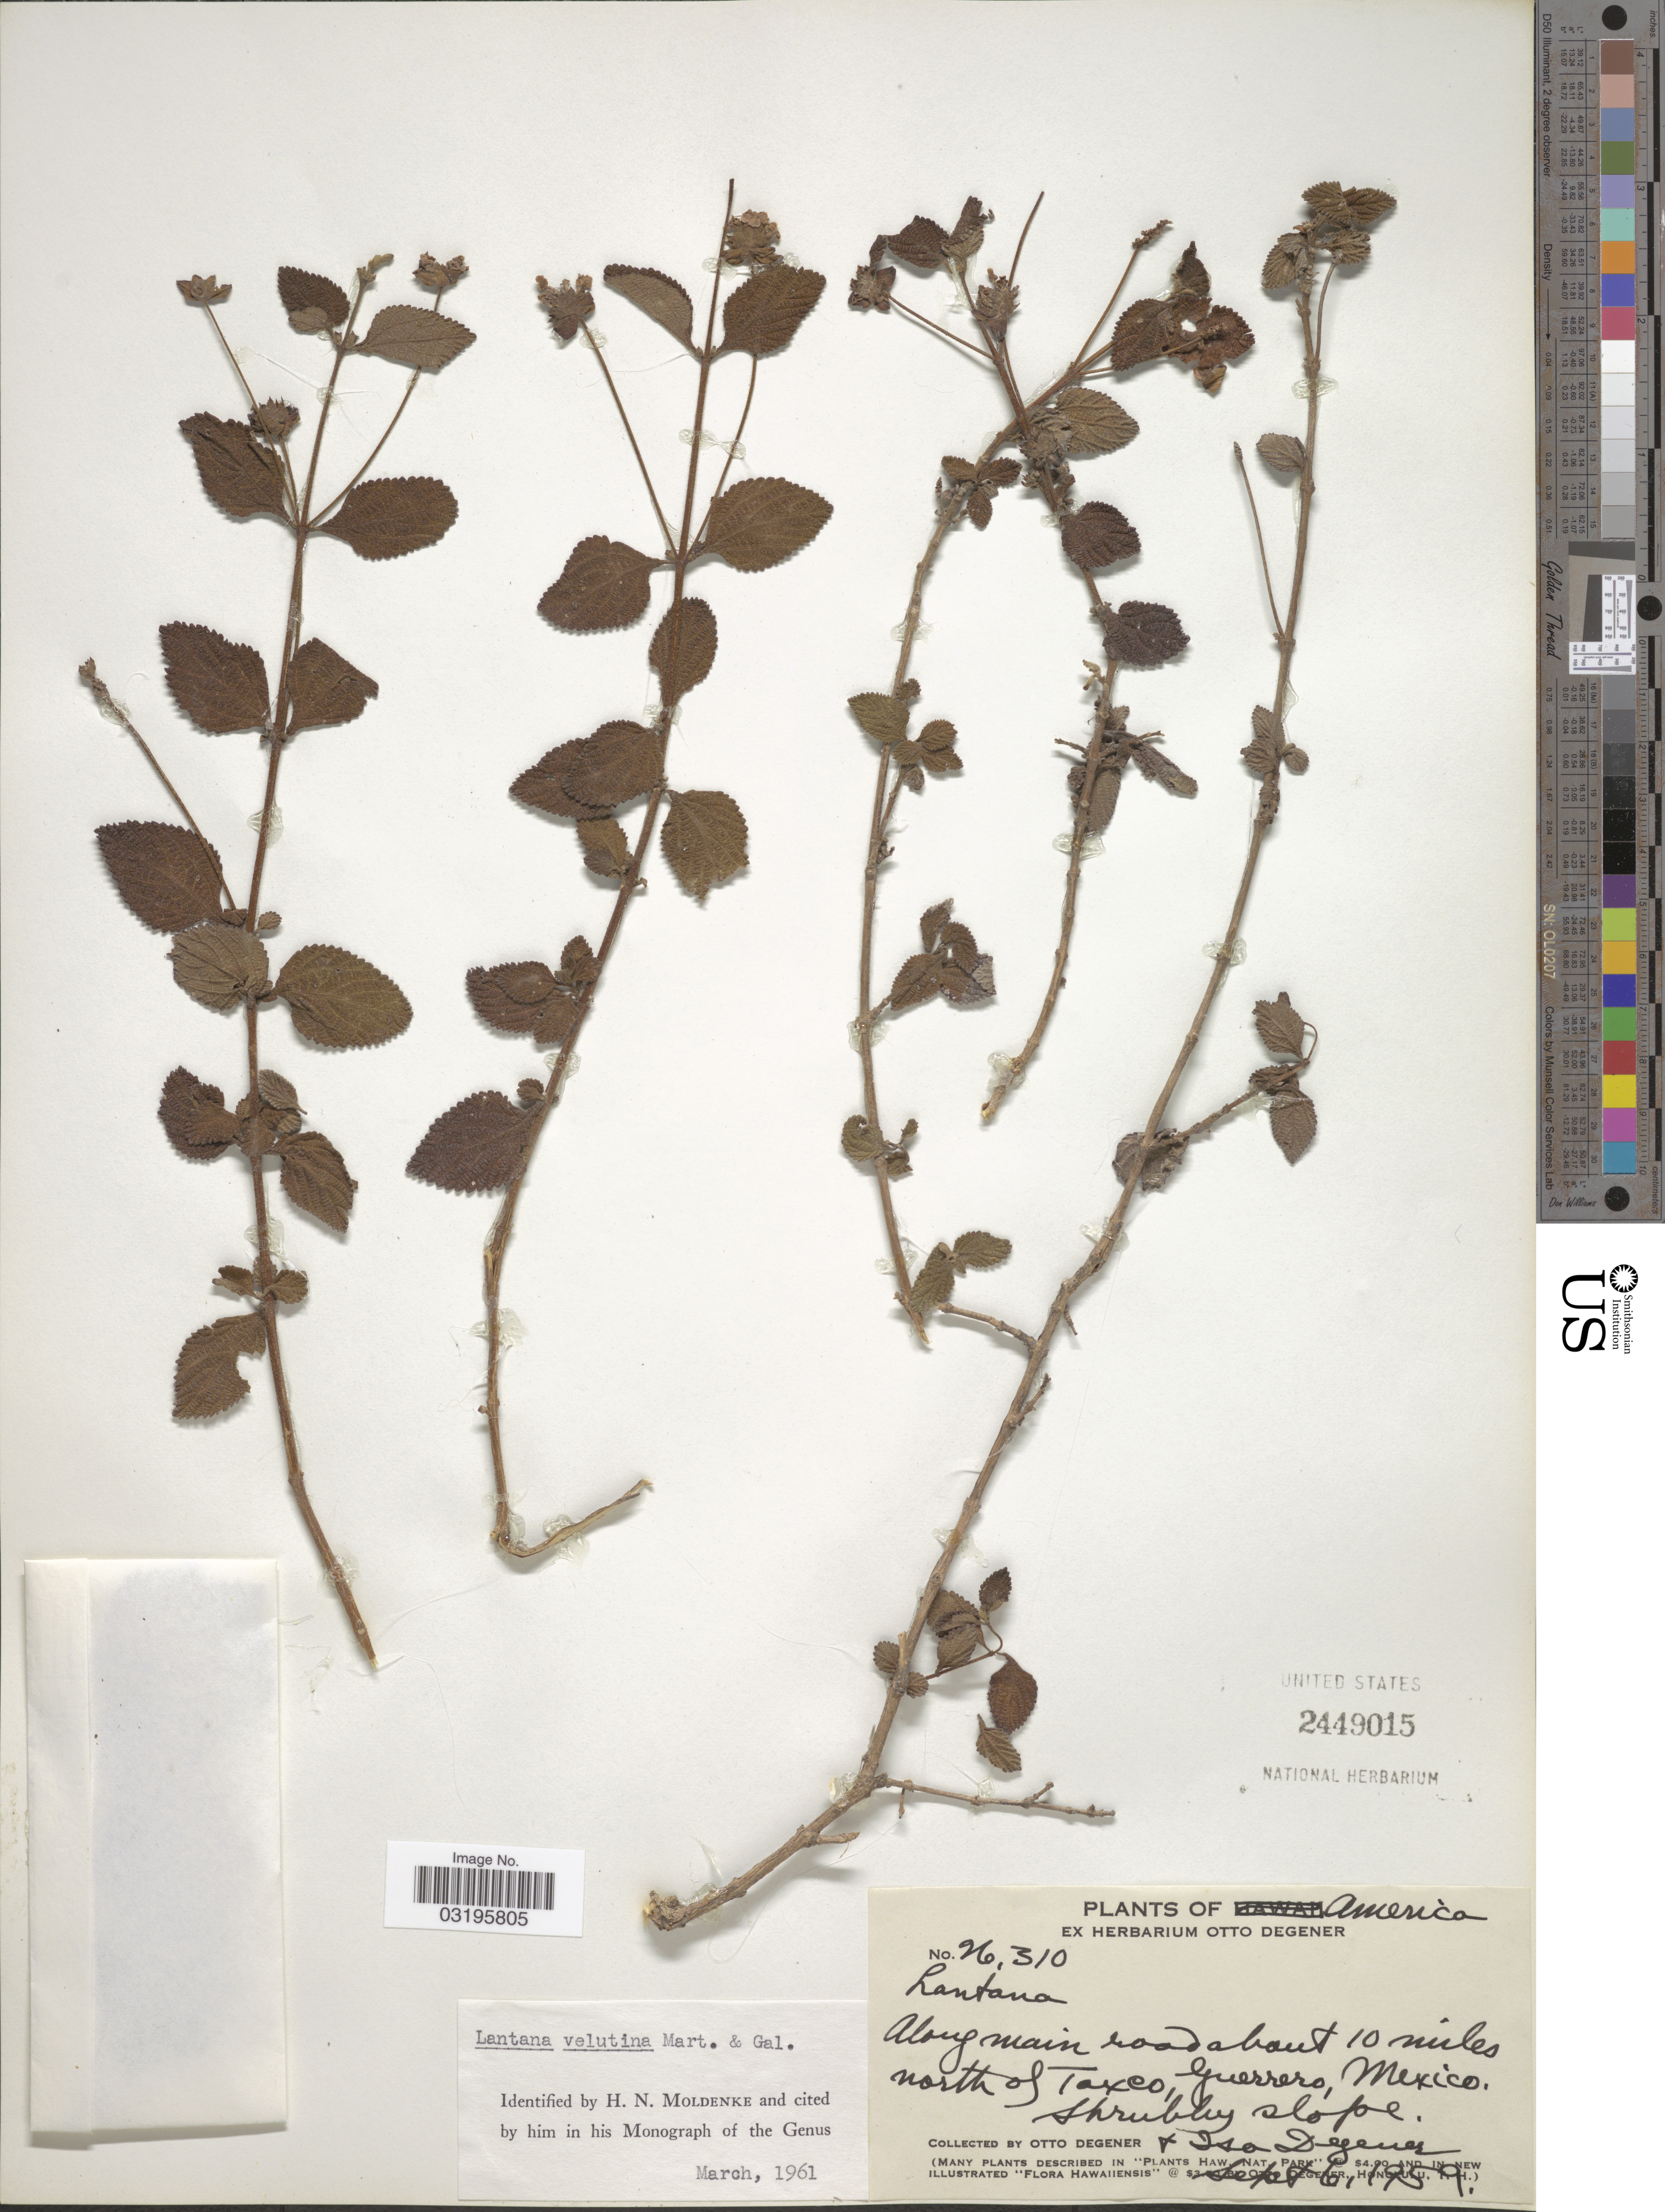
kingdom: Plantae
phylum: Tracheophyta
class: Magnoliopsida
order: Lamiales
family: Verbenaceae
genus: Lantana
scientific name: Lantana velutina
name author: M. Martens & Galeotti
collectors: O. Degener & I. Degener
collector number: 26310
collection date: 1959-09-06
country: Mexico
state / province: Guerrero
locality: Along main road about 10 miles north of Taxco.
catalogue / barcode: US 2449015